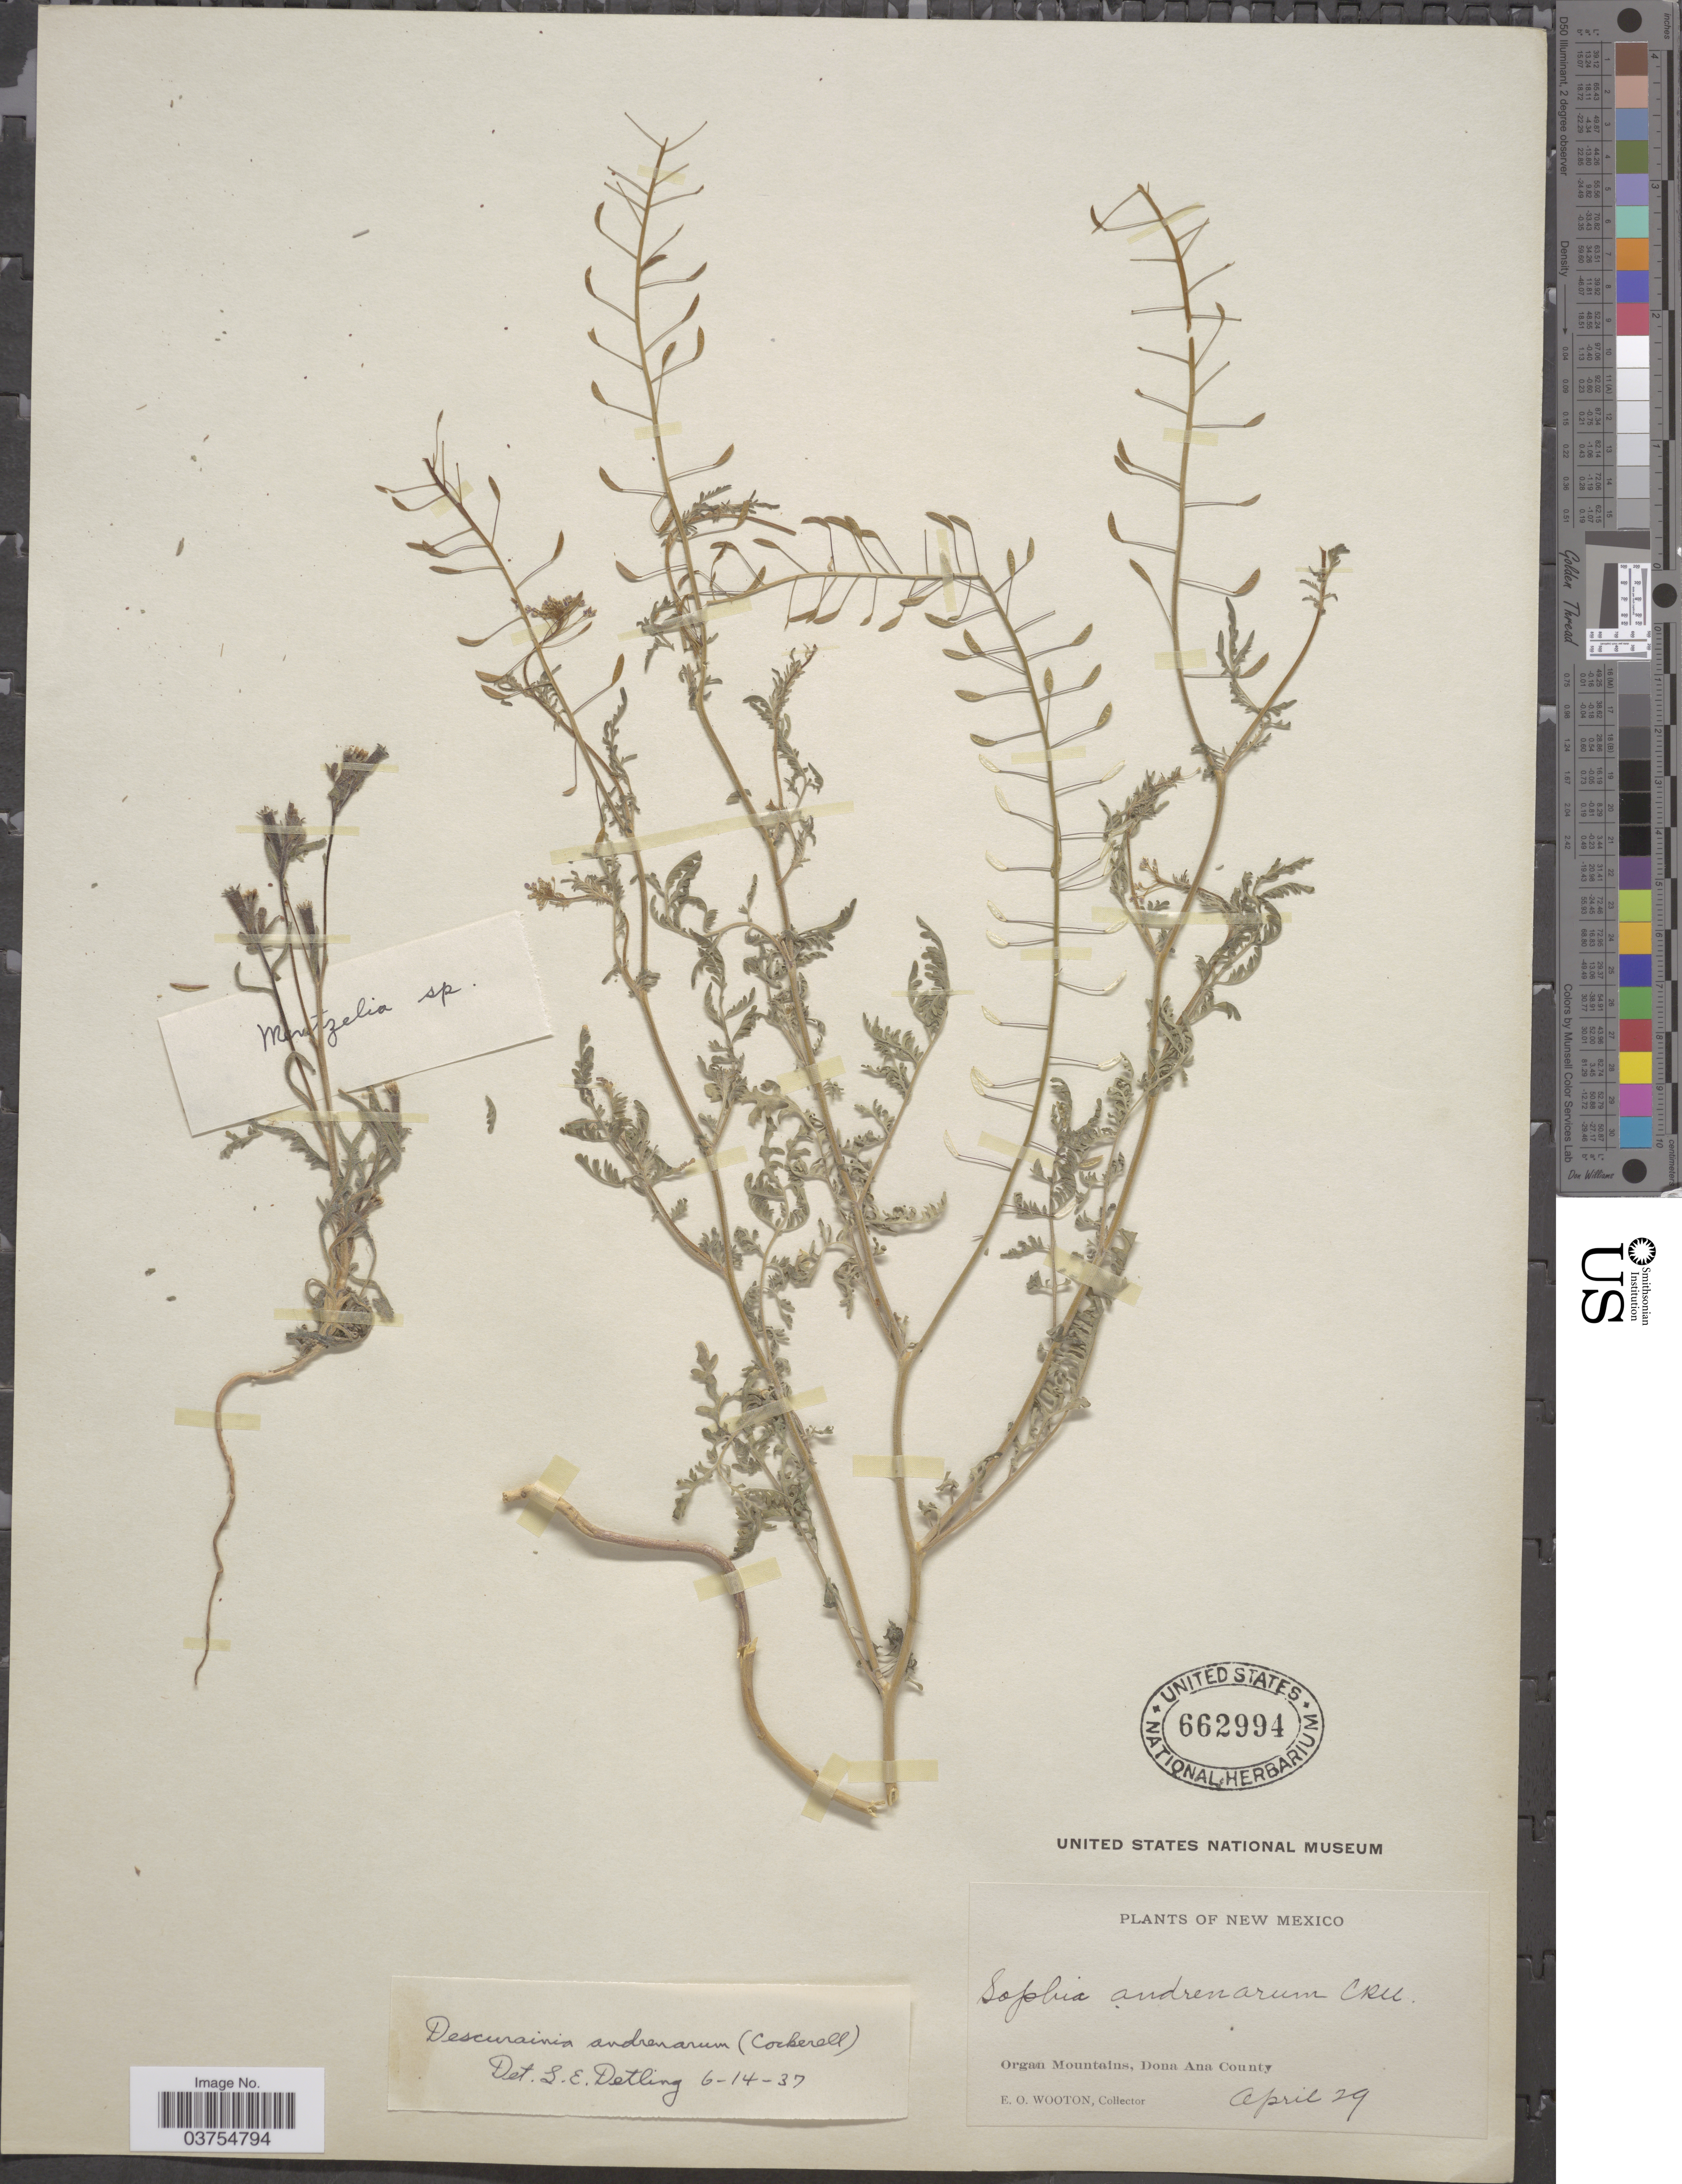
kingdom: Plantae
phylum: Tracheophyta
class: Magnoliopsida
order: Brassicales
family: Brassicaceae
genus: Descurainia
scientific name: Descurainia pinnata subsp. halictorum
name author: (Cockerell) Detling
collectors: E. O. Wooton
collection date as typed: Transcribed d/m/y: /4/29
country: United States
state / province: New Mexico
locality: Organ Mountains, Dona Ana County.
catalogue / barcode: US 662994